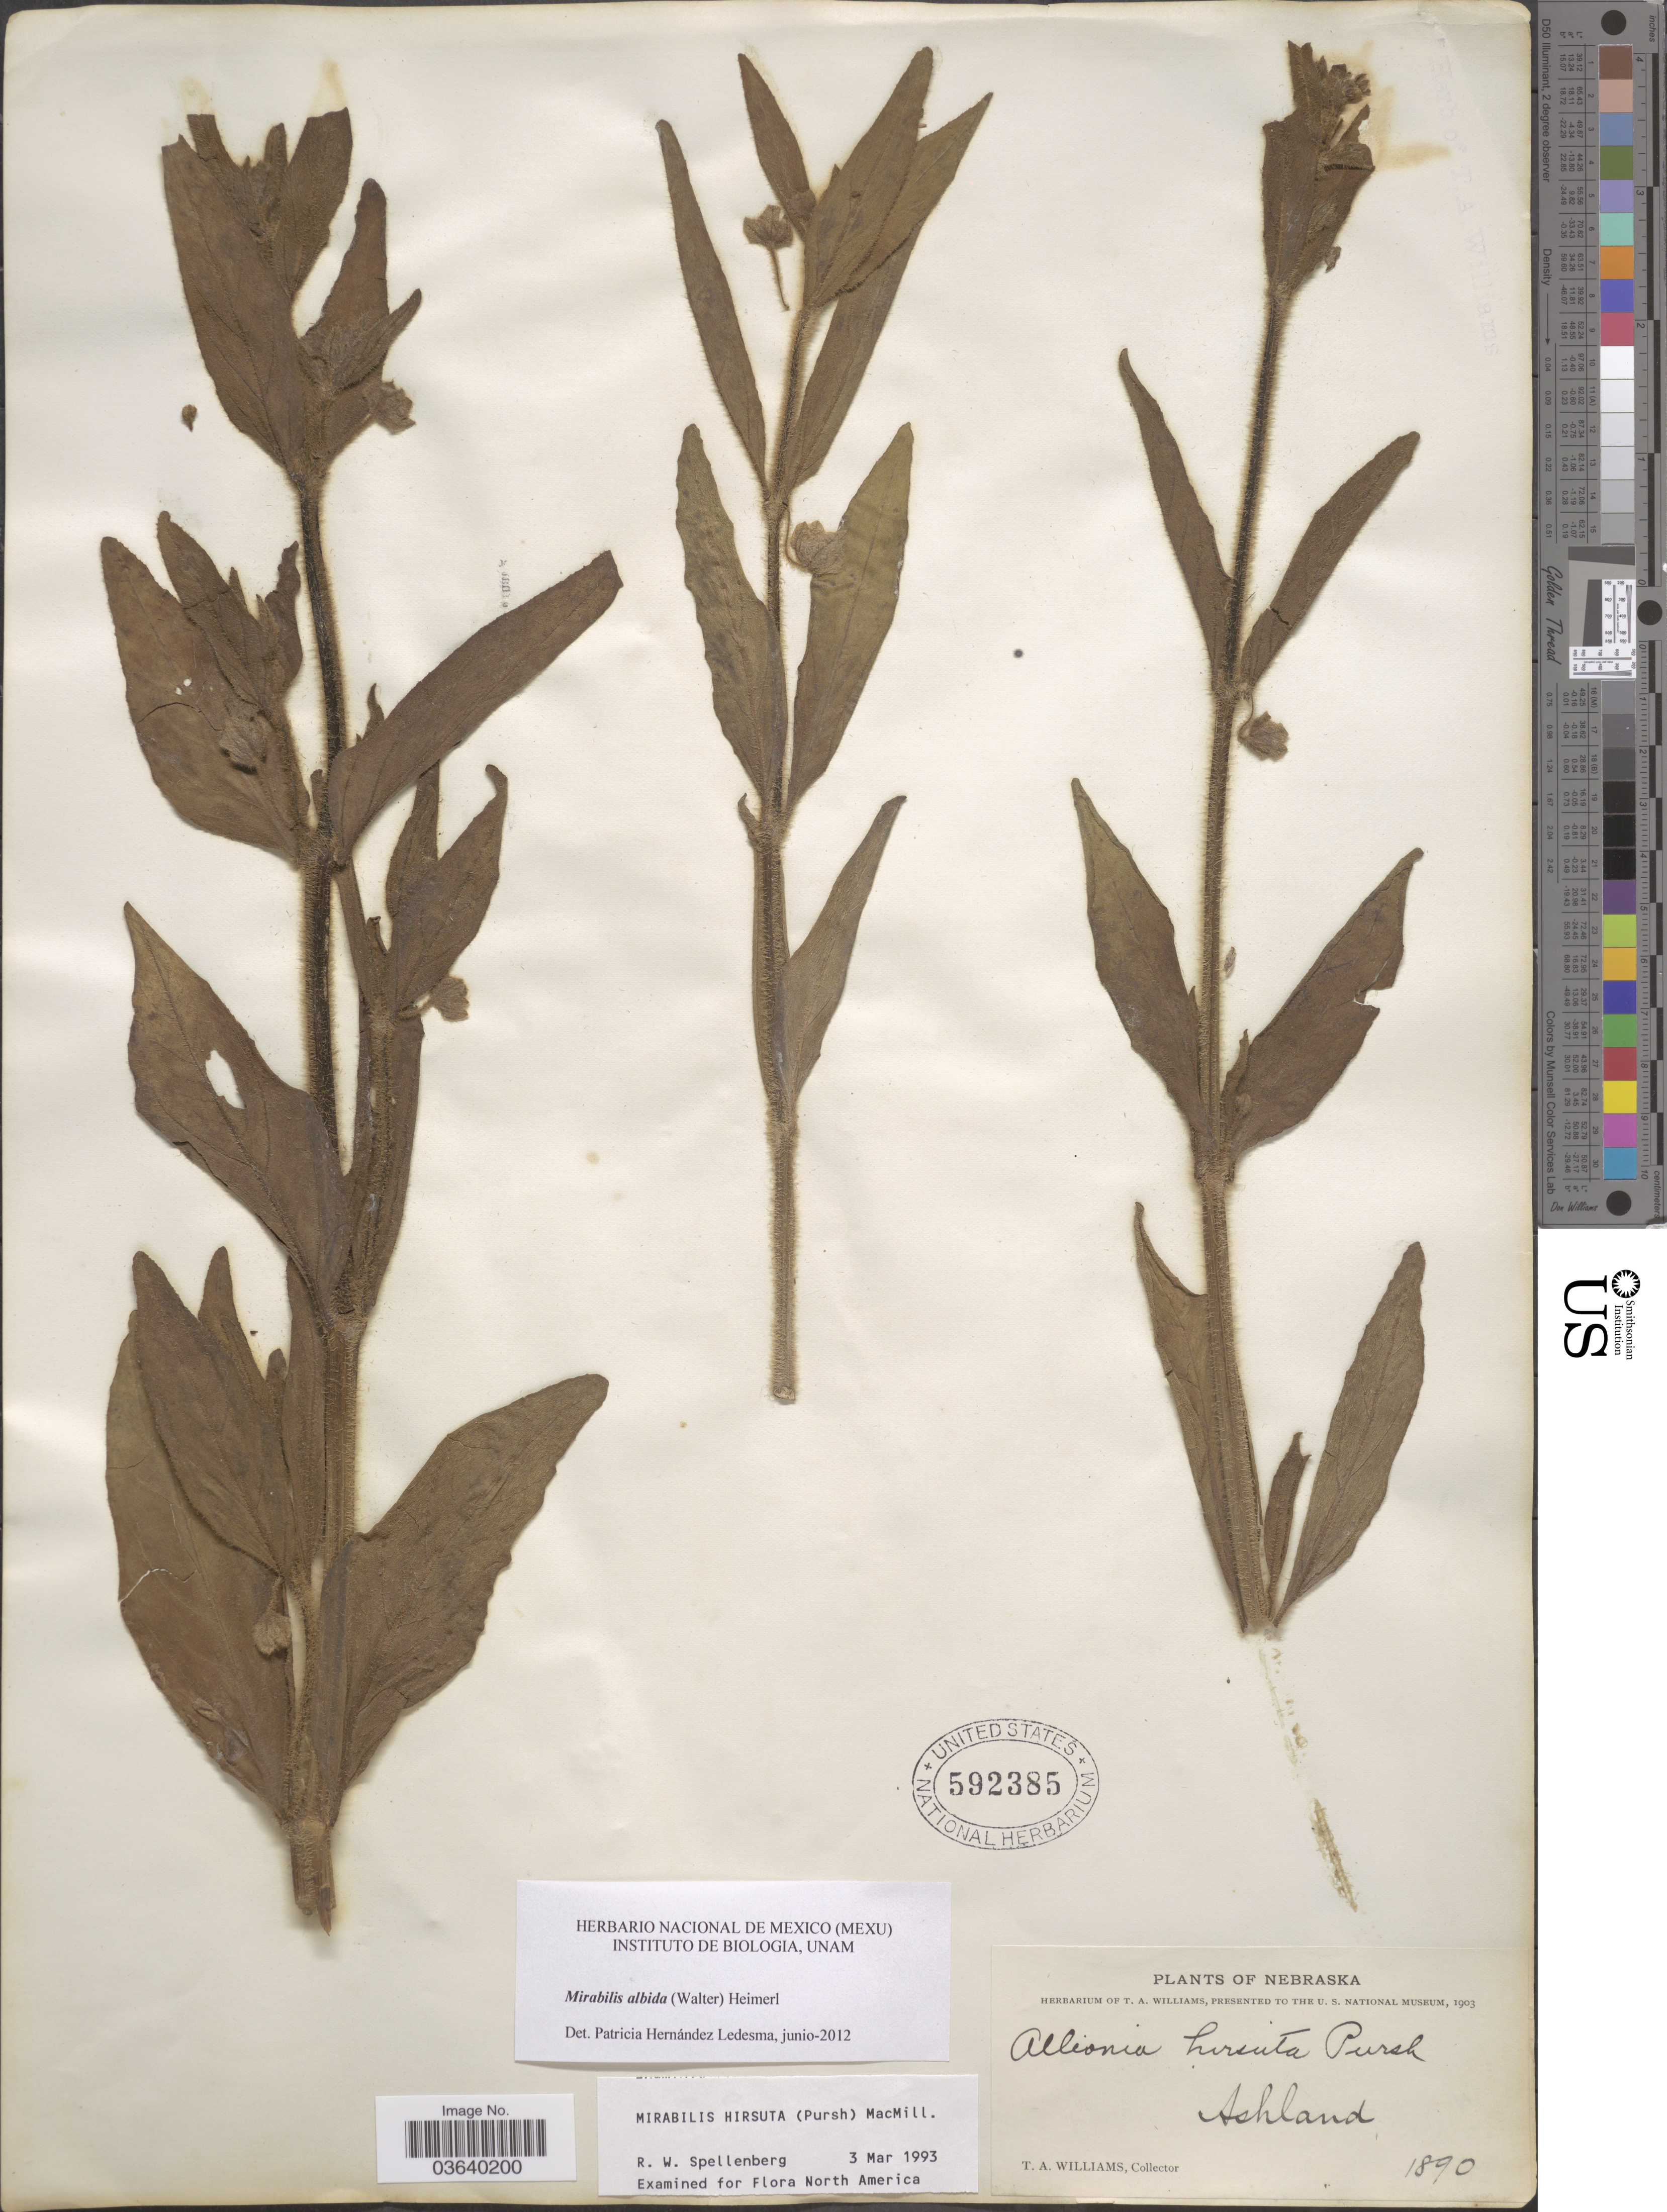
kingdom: Plantae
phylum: Tracheophyta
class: Magnoliopsida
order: Caryophyllales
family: Nyctaginaceae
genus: Mirabilis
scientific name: Mirabilis albida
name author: (Walter) Heimerl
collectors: T. Williams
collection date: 1890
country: United States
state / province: Nebraska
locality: Ashland.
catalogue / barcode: US 592385